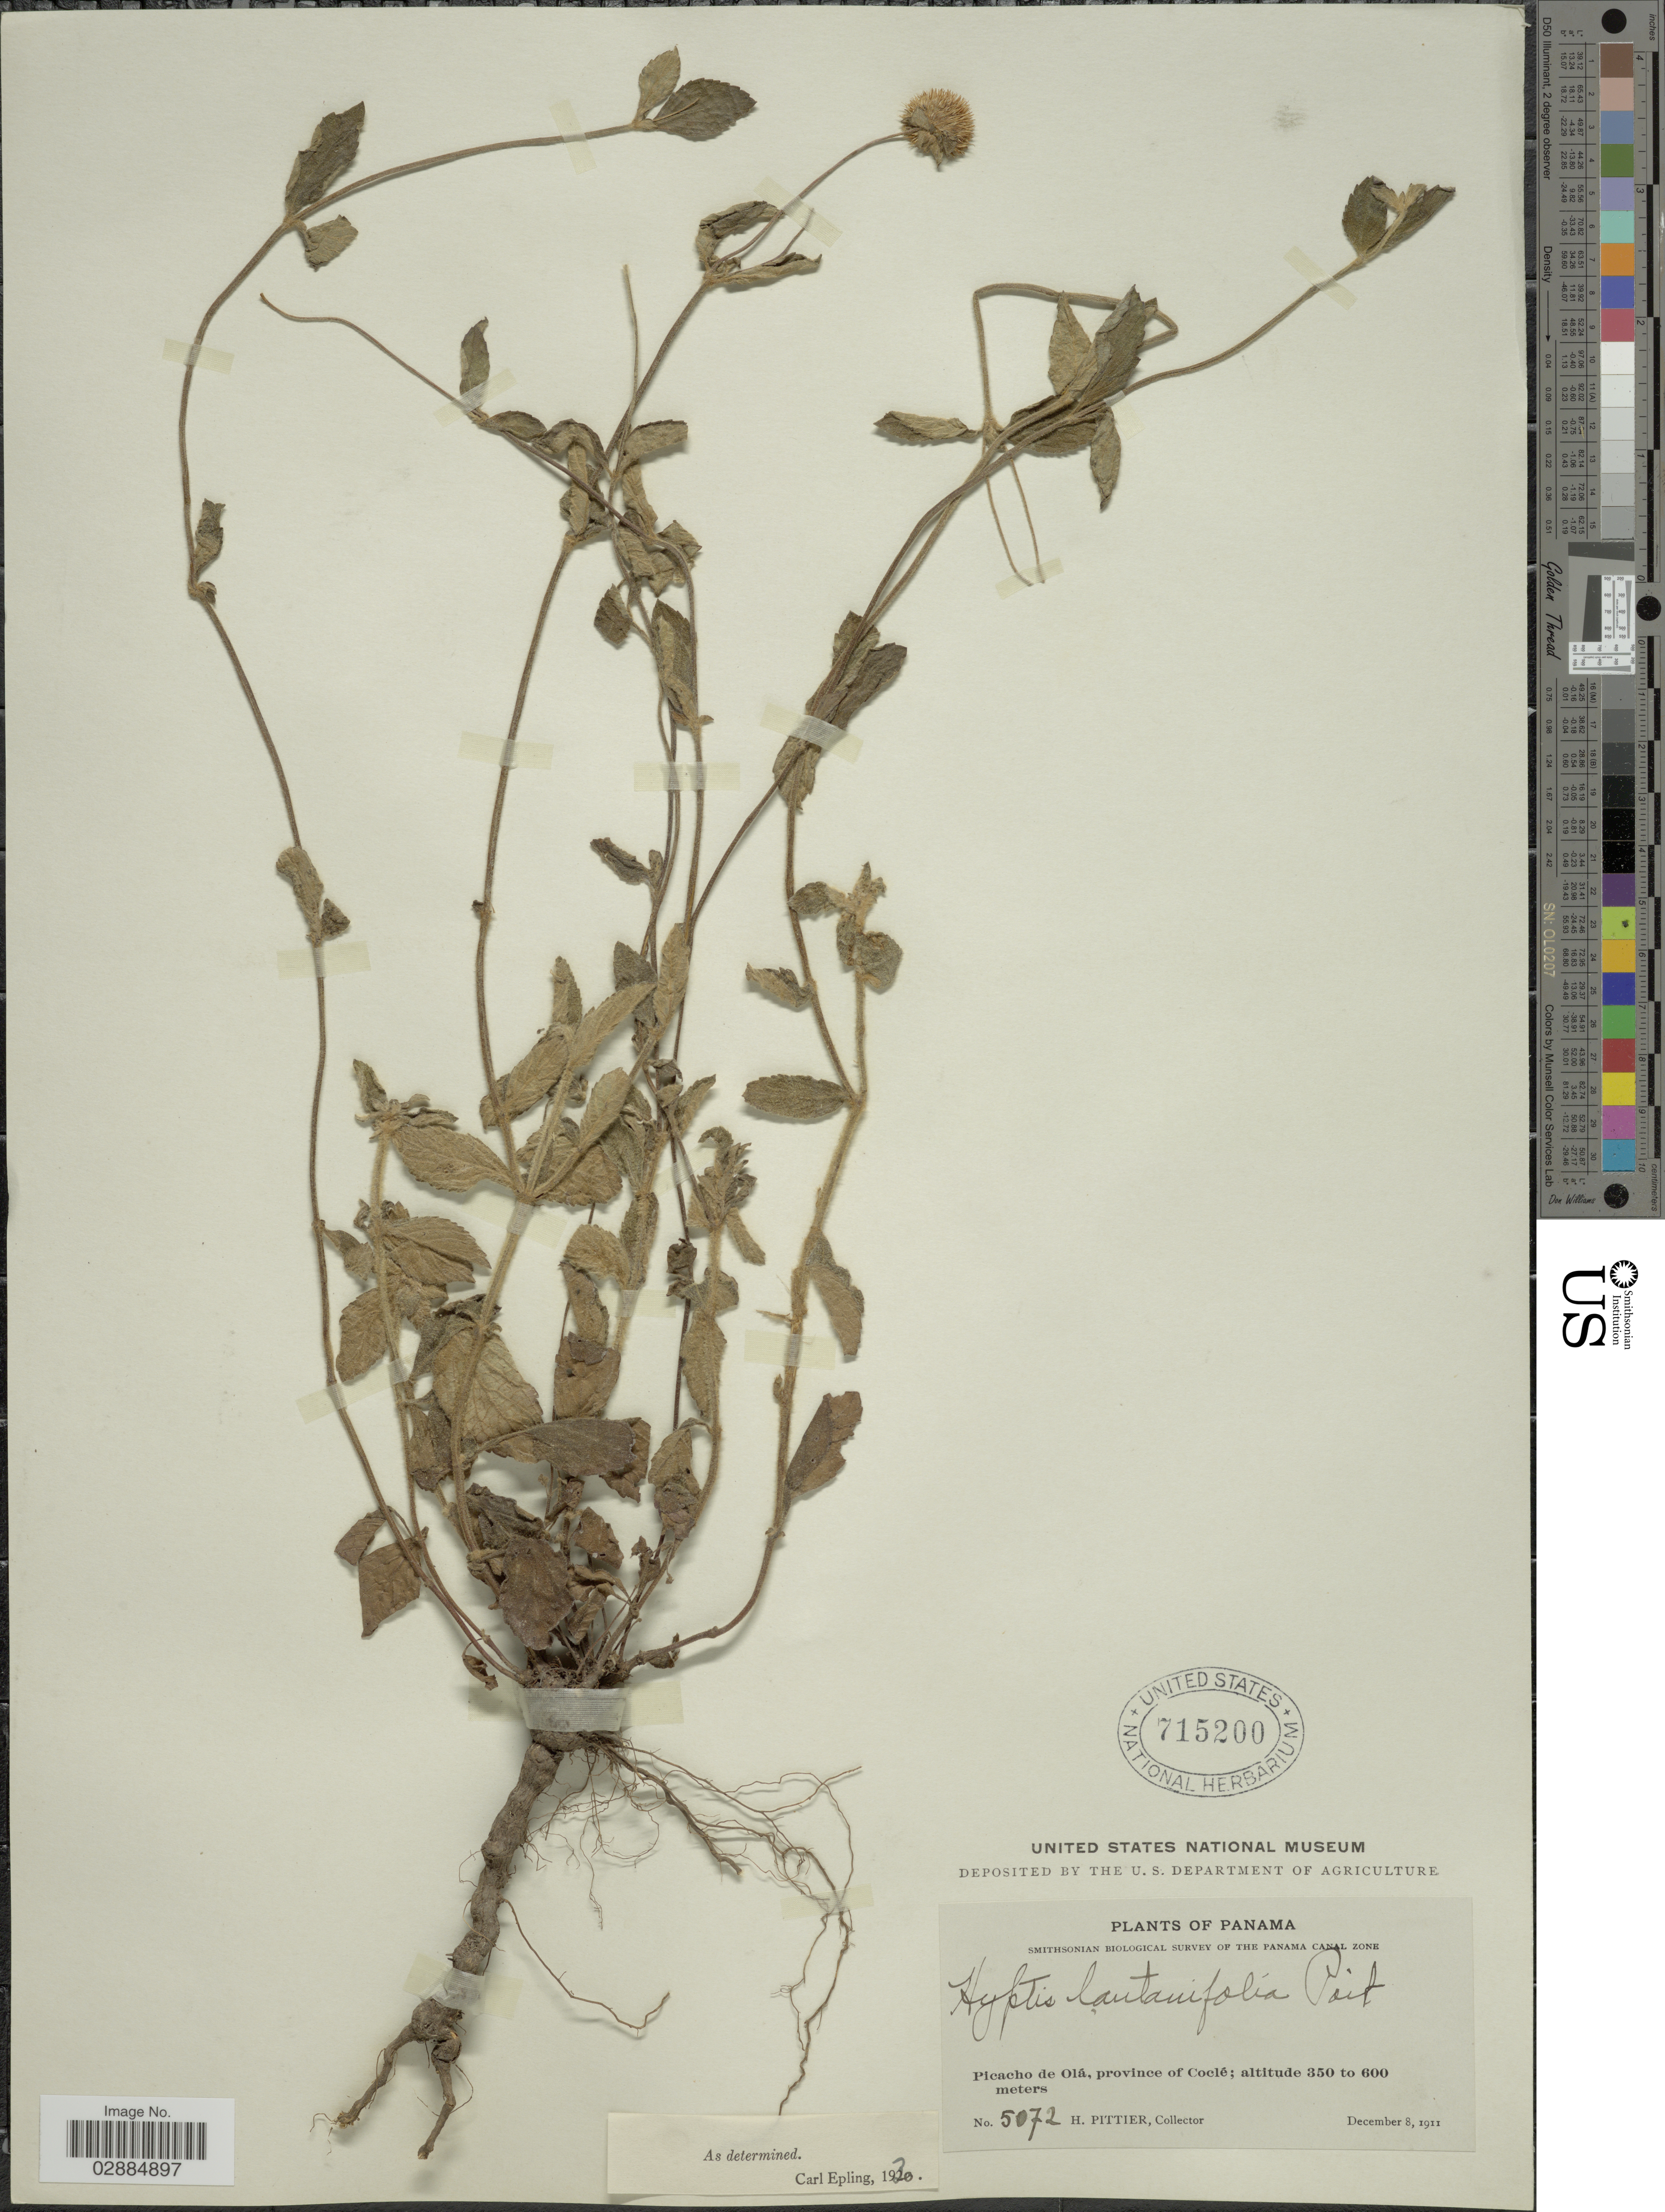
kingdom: Plantae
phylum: Tracheophyta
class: Magnoliopsida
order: Lamiales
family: Lamiaceae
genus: Hyptis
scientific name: Hyptis lantanifolia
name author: Poit.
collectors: H. F. Pittier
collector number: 5072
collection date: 1911-12-08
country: Panama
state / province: Coclé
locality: Picacho de Olá, province of Coclé.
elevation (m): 350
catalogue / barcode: US 715200